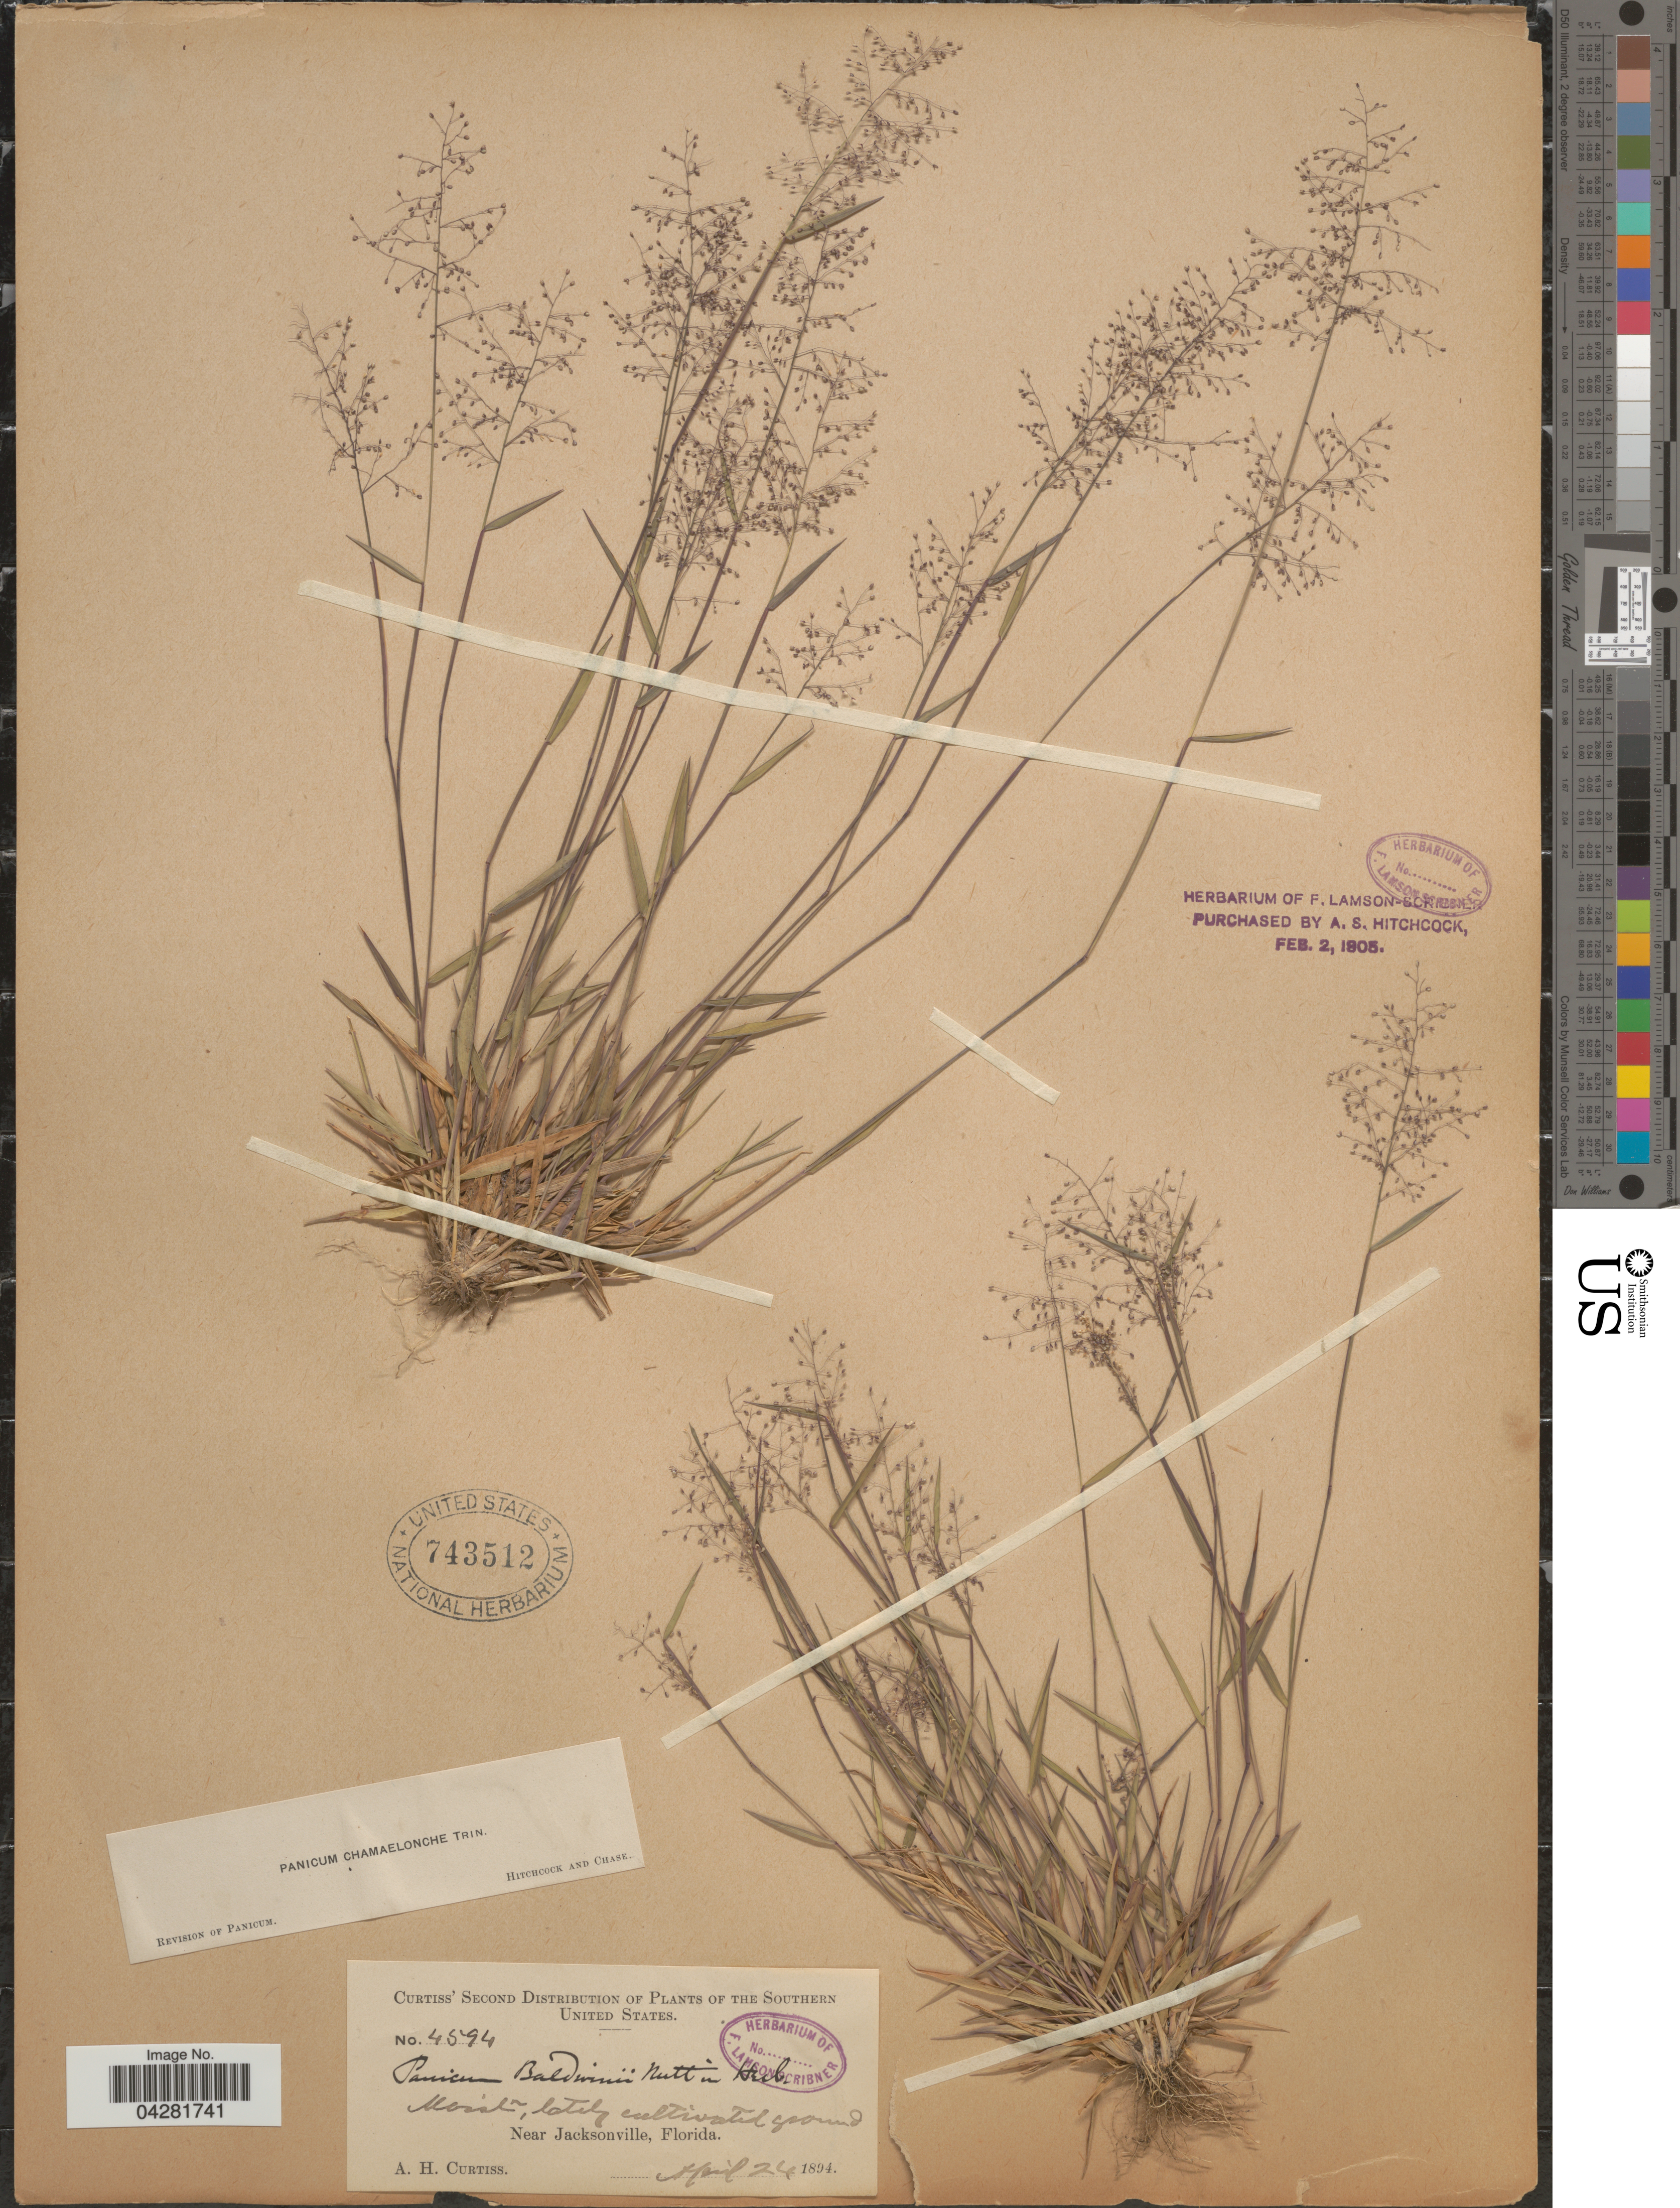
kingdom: Plantae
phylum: Tracheophyta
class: Liliopsida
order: Poales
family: Poaceae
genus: Dichanthelium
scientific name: Dichanthelium ensifolium var. ensifolium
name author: (Baldwin ex Elliot) Gould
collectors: A. H. Curtiss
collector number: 4594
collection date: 1894-04-24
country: United States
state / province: Florida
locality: Southern United States. Near Jacksonville.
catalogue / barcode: US 743512